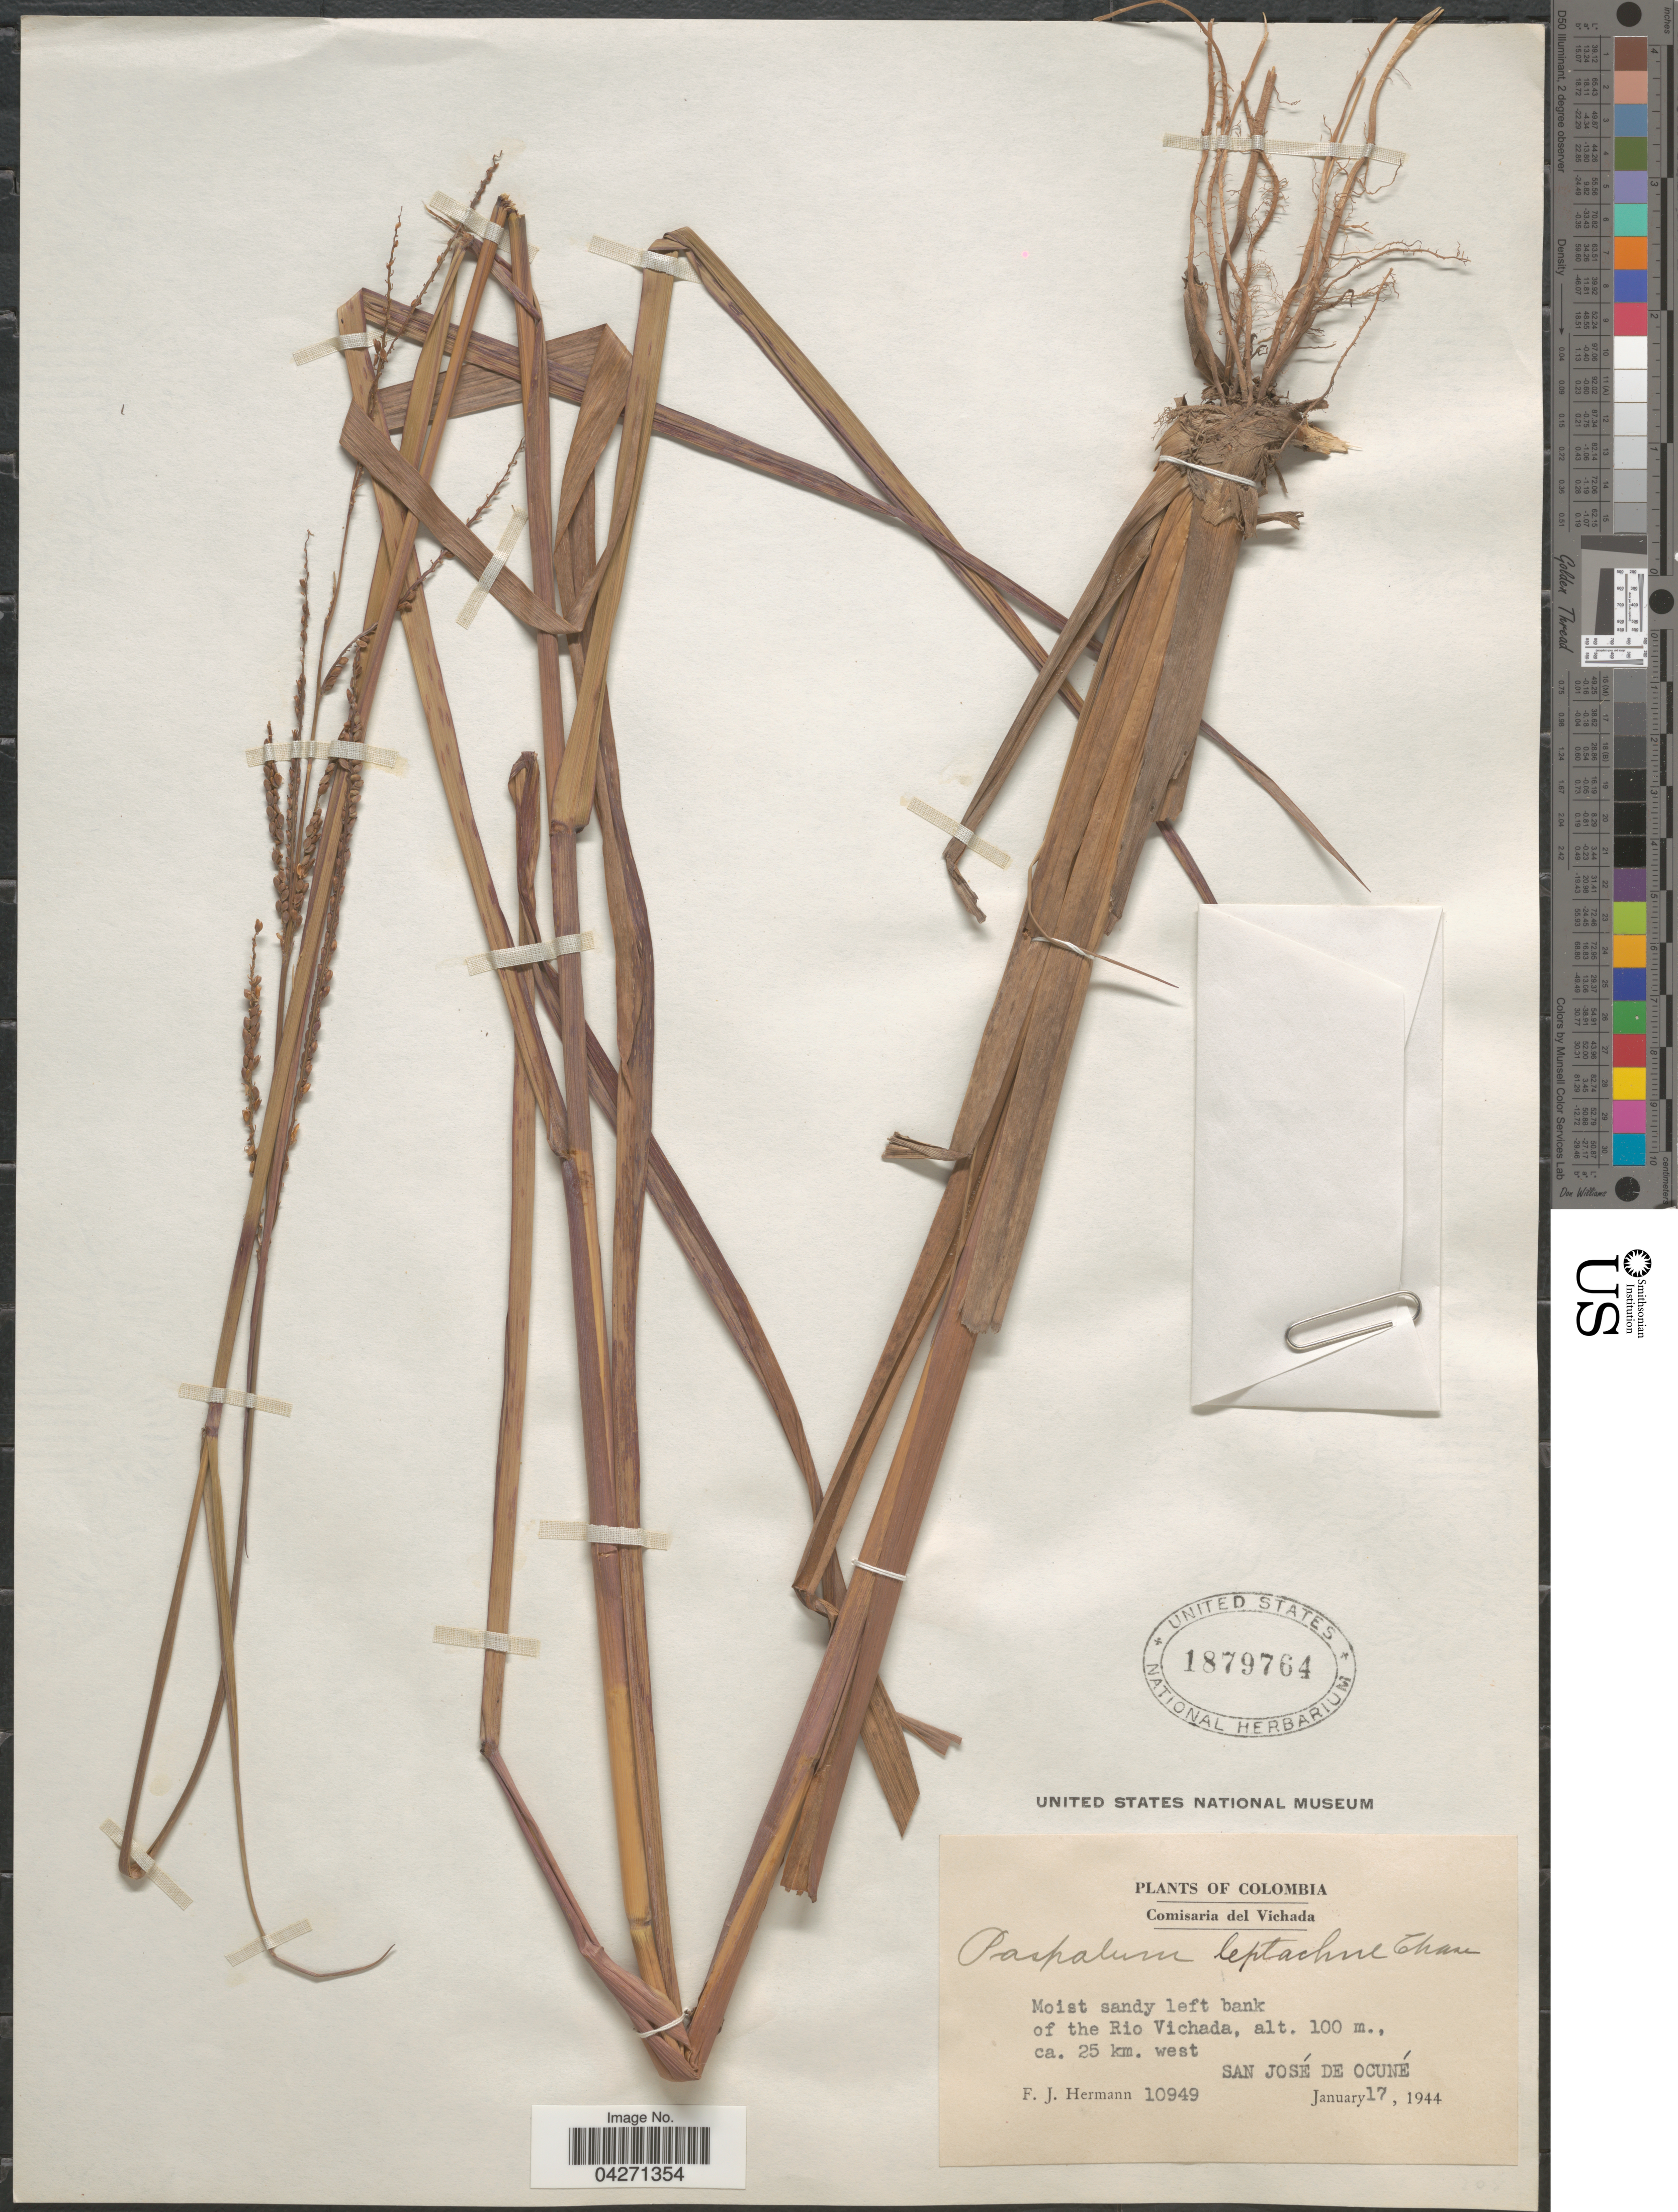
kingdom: Plantae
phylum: Tracheophyta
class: Liliopsida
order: Poales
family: Poaceae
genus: Paspalum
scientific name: Paspalum leptachne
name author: Chase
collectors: F. J. Hermann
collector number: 10949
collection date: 1944-01-17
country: Colombia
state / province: Vichada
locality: Comisaria del Vichada. Moist sandy left bank of the Rio Vichada, ca. 25 km. west San José de Ocuné.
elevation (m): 100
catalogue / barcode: US 1879764